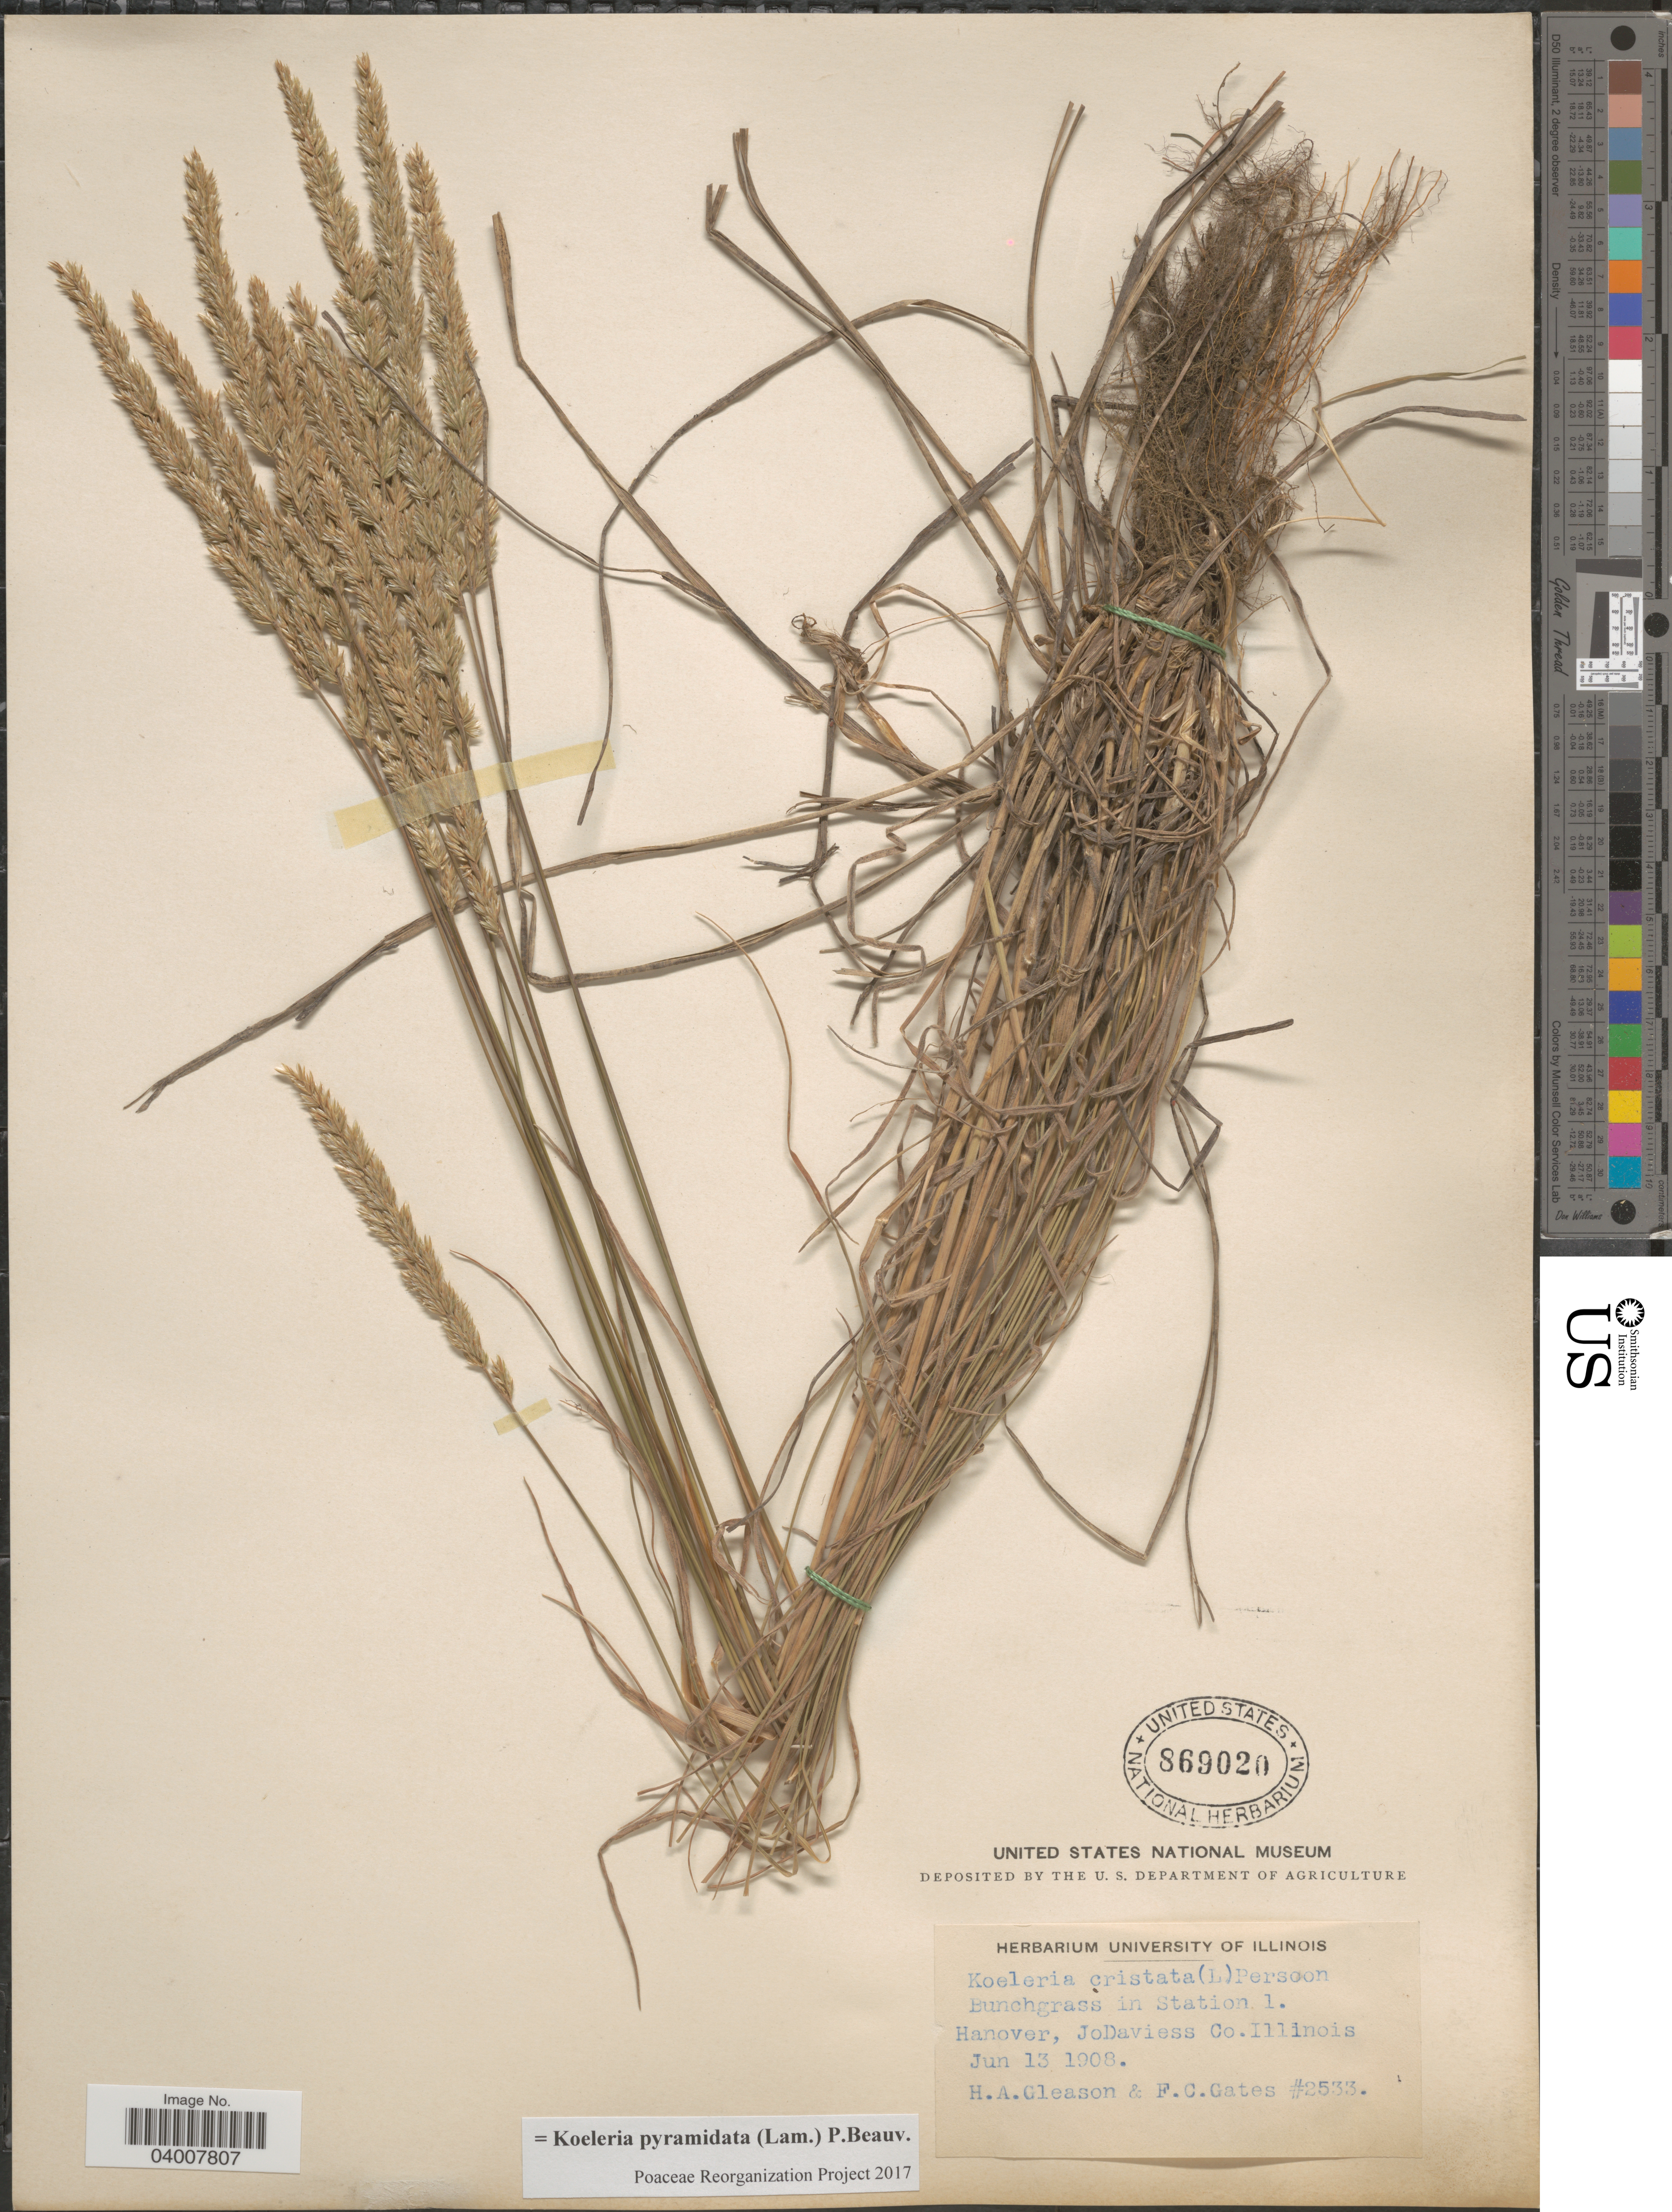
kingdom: Plantae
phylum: Tracheophyta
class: Liliopsida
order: Poales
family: Poaceae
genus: Koeleria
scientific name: Koeleria pyramidata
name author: (Lam.) P. Beauv.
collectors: H. A. Gleason & F. C. Gates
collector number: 2533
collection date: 1908-06-13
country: United States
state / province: Illinois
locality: Bunchgrass in Station 1. Hanover, JoDaviess Co.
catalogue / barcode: US 869020